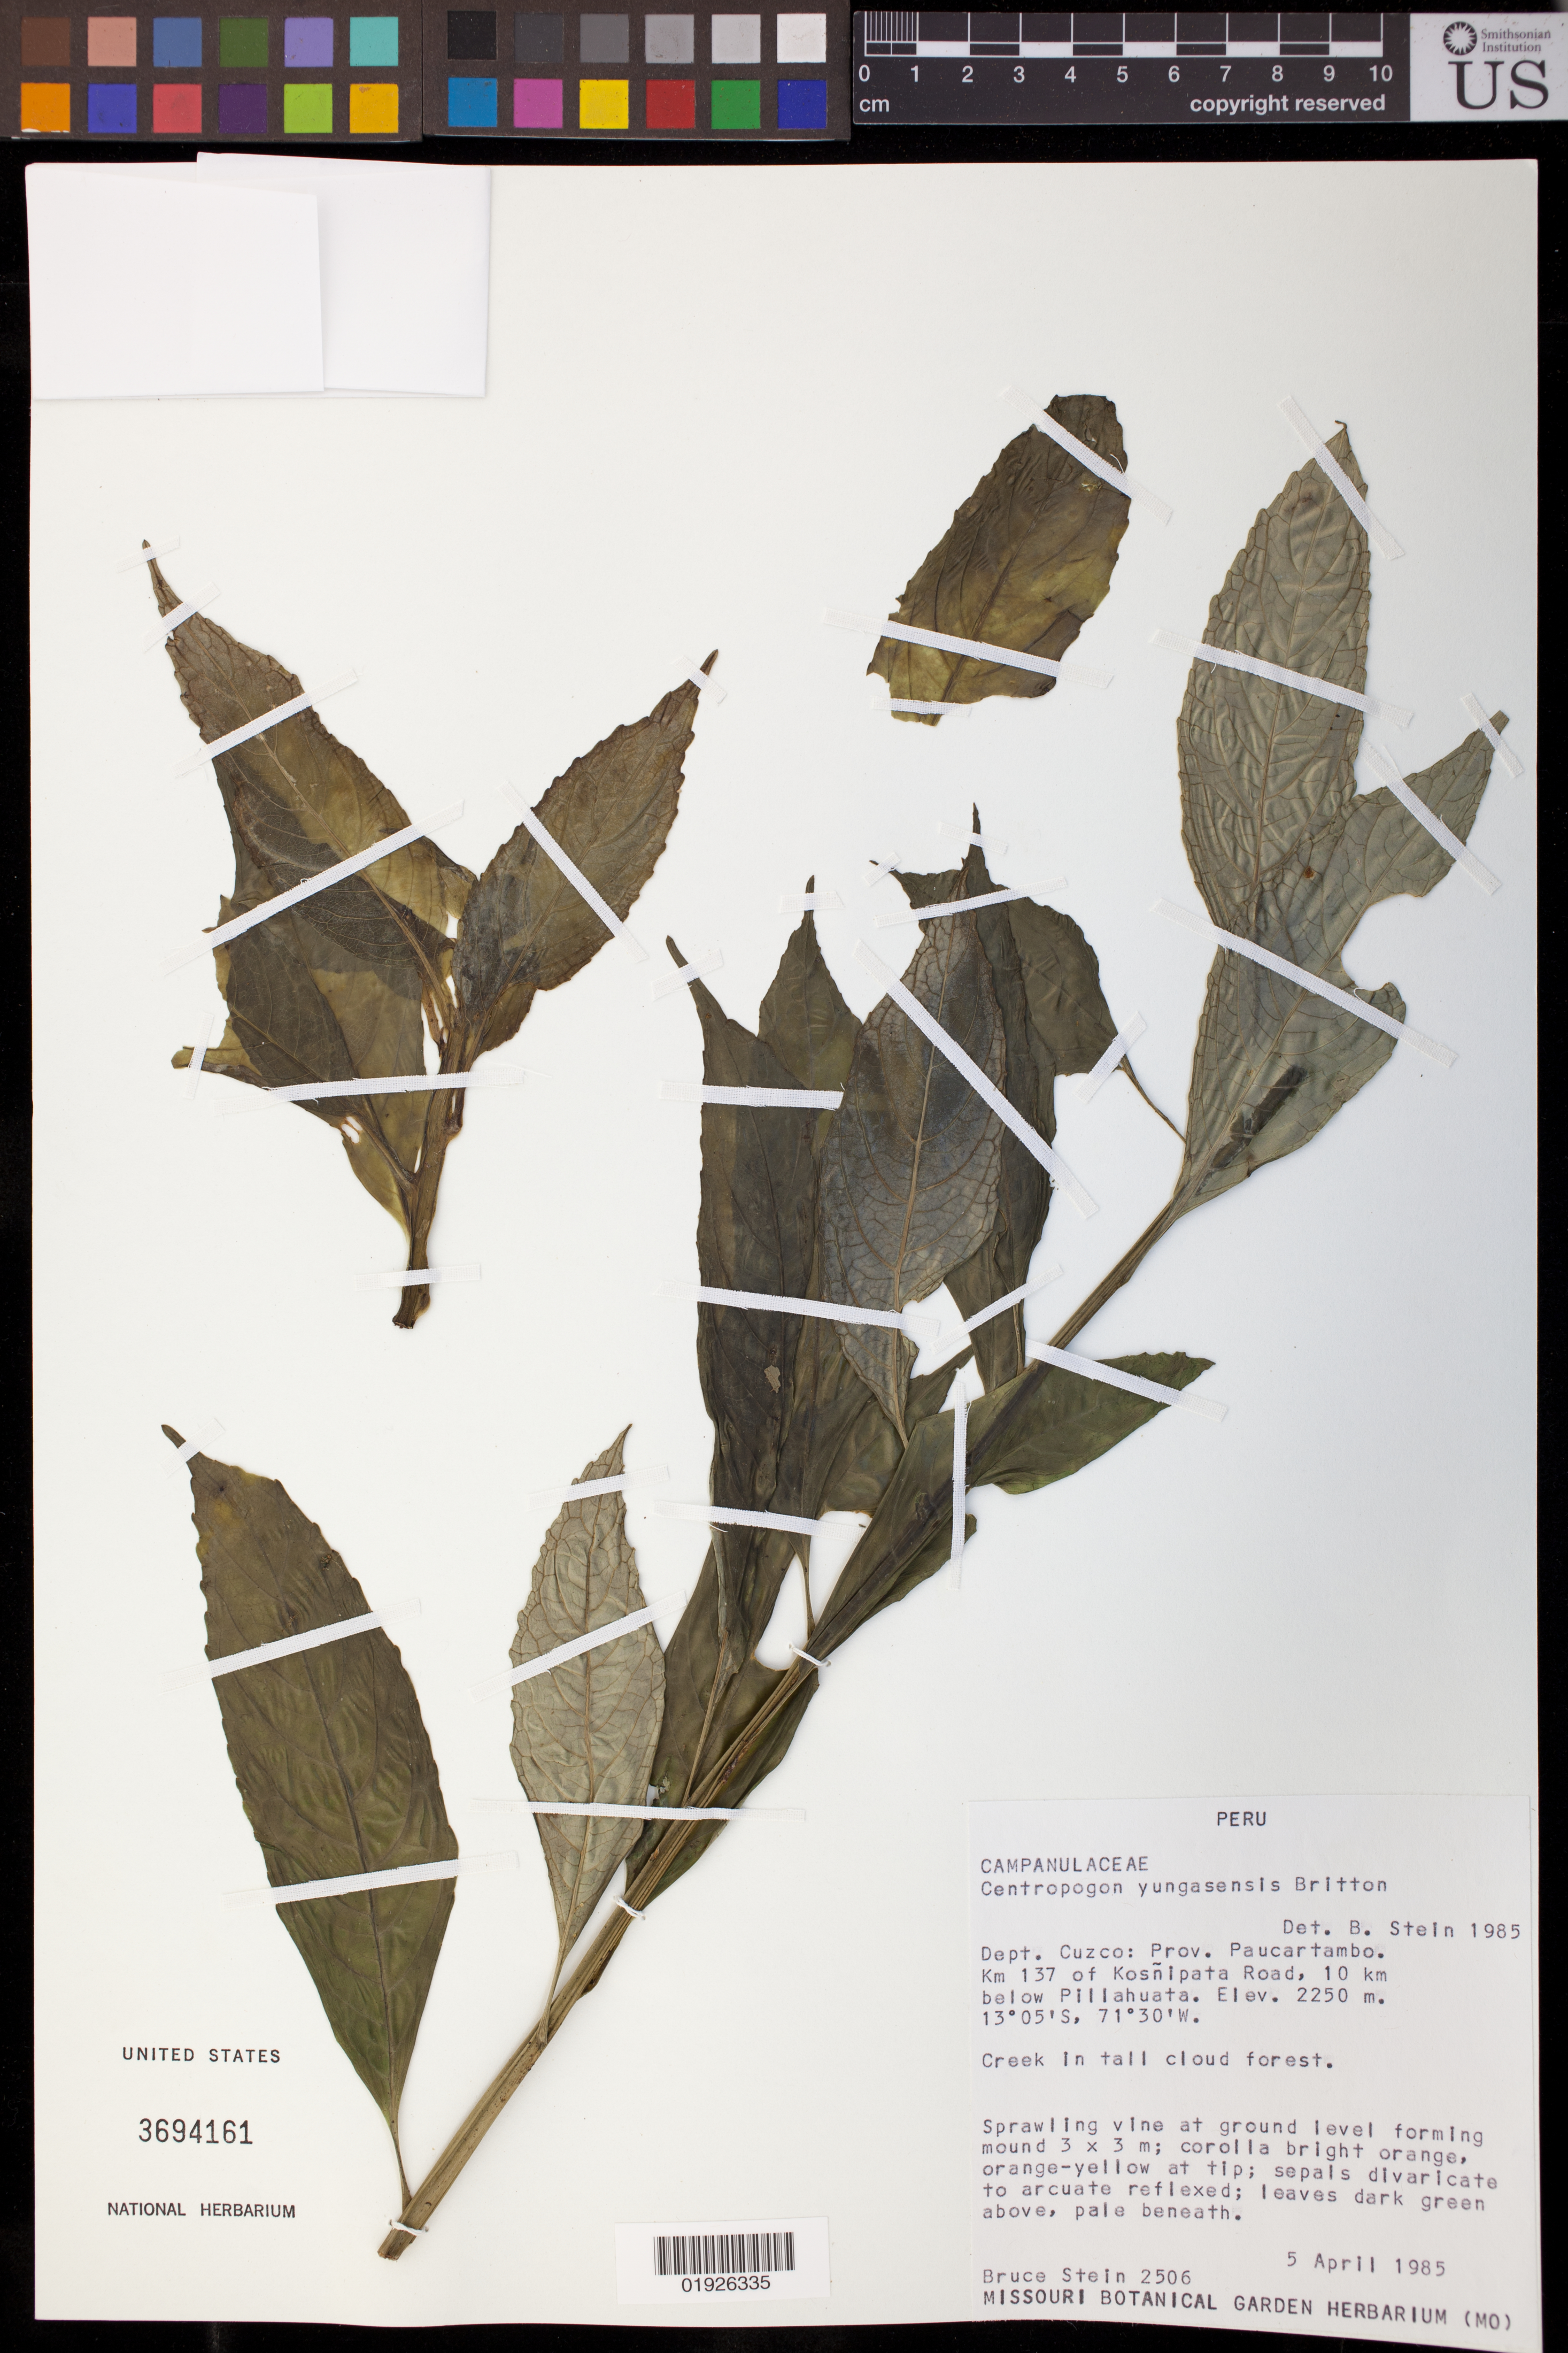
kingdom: Plantae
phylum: Tracheophyta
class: Magnoliopsida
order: Asterales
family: Campanulaceae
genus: Centropogon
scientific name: Centropogon yungasensis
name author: Britton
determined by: Stein, B. A., Senior Director, Climate Adaptation and Resilience, National Wildlife Federation (UNITED STATES)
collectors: B. A. Stein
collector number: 2506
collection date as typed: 05 Apr 1985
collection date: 1985-04-05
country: Peru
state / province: Cusco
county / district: Paucartambo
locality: Cusco, Paucartambo, km 137 of Kosñipata Road, 10 km below Pillahuata.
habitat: Creek in tall cloud forest.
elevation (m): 2250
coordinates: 13 05 S, 71 30 W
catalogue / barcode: US 3694161